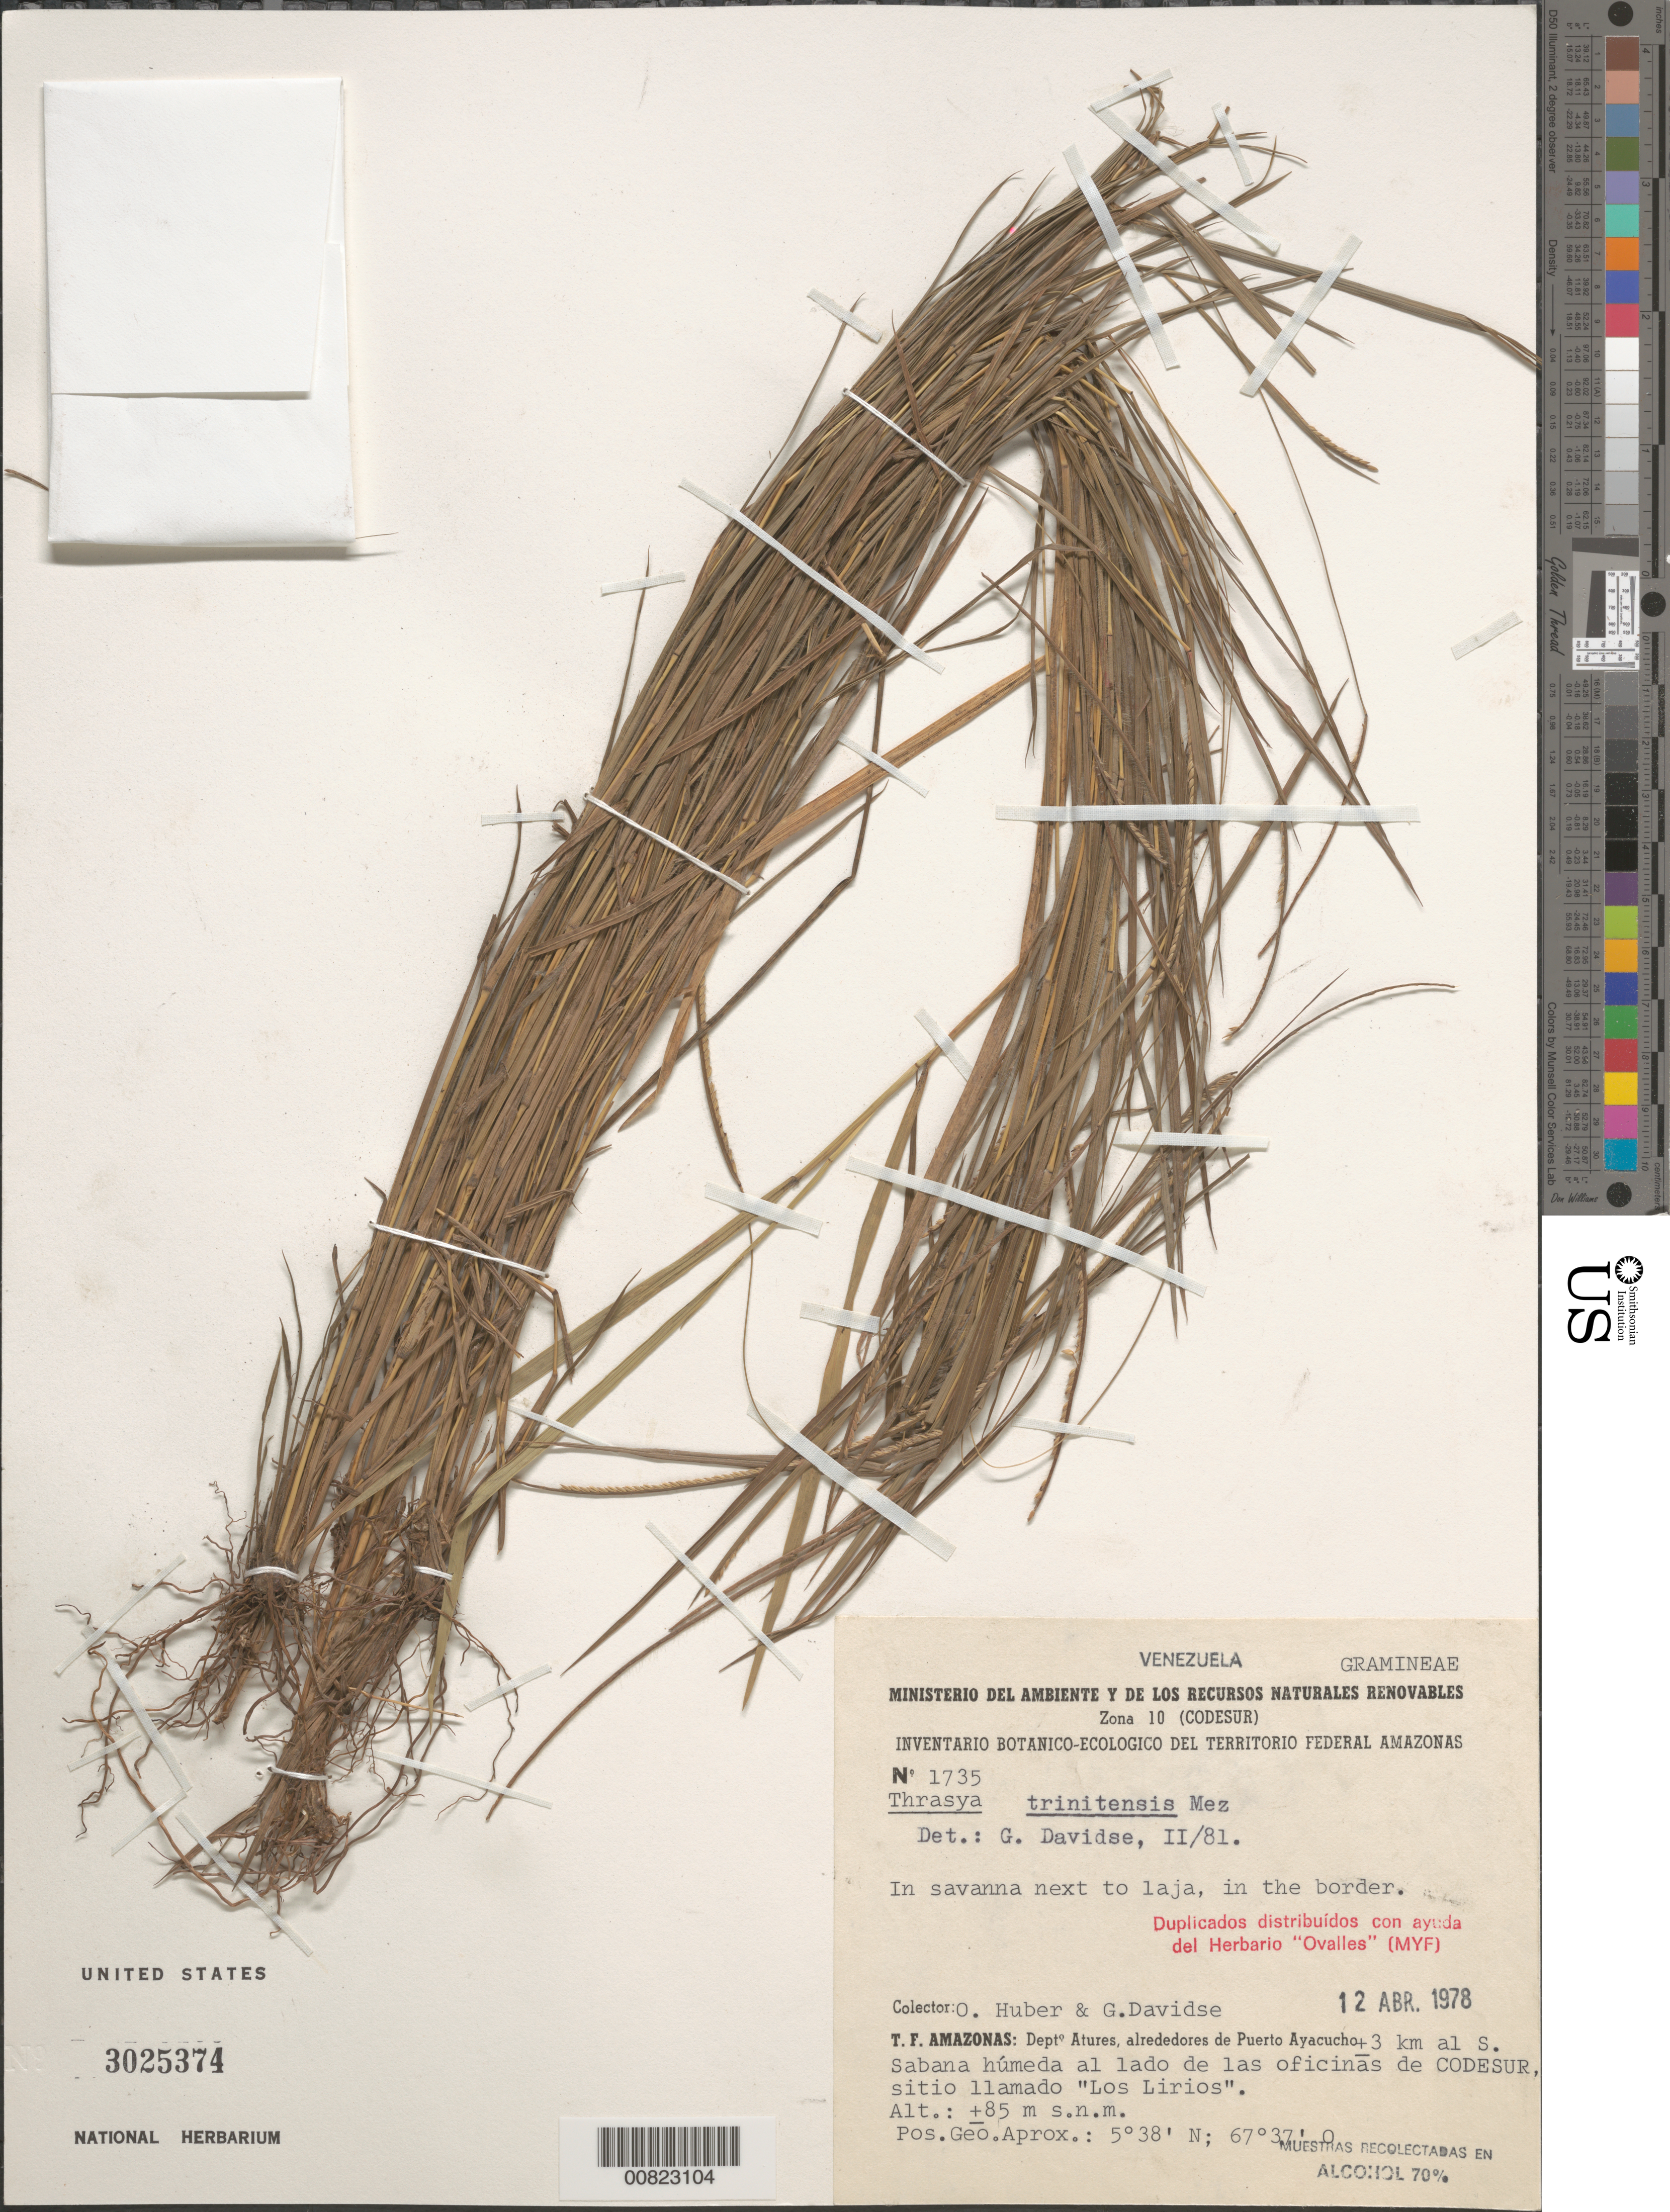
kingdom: Plantae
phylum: Tracheophyta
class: Liliopsida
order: Poales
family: Poaceae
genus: Thrasya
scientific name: Thrasya trinitensis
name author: Mez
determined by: Davidse, Gerrit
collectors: O. Huber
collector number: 1735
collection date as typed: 12-Apr-78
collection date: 1978-04-12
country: Venezuela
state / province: Amazonas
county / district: Atures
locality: Puerto Ayacucho, ± 3 km al S, "Los Liríos"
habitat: Savanna next to laja, in the border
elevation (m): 85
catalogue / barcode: US 3025374